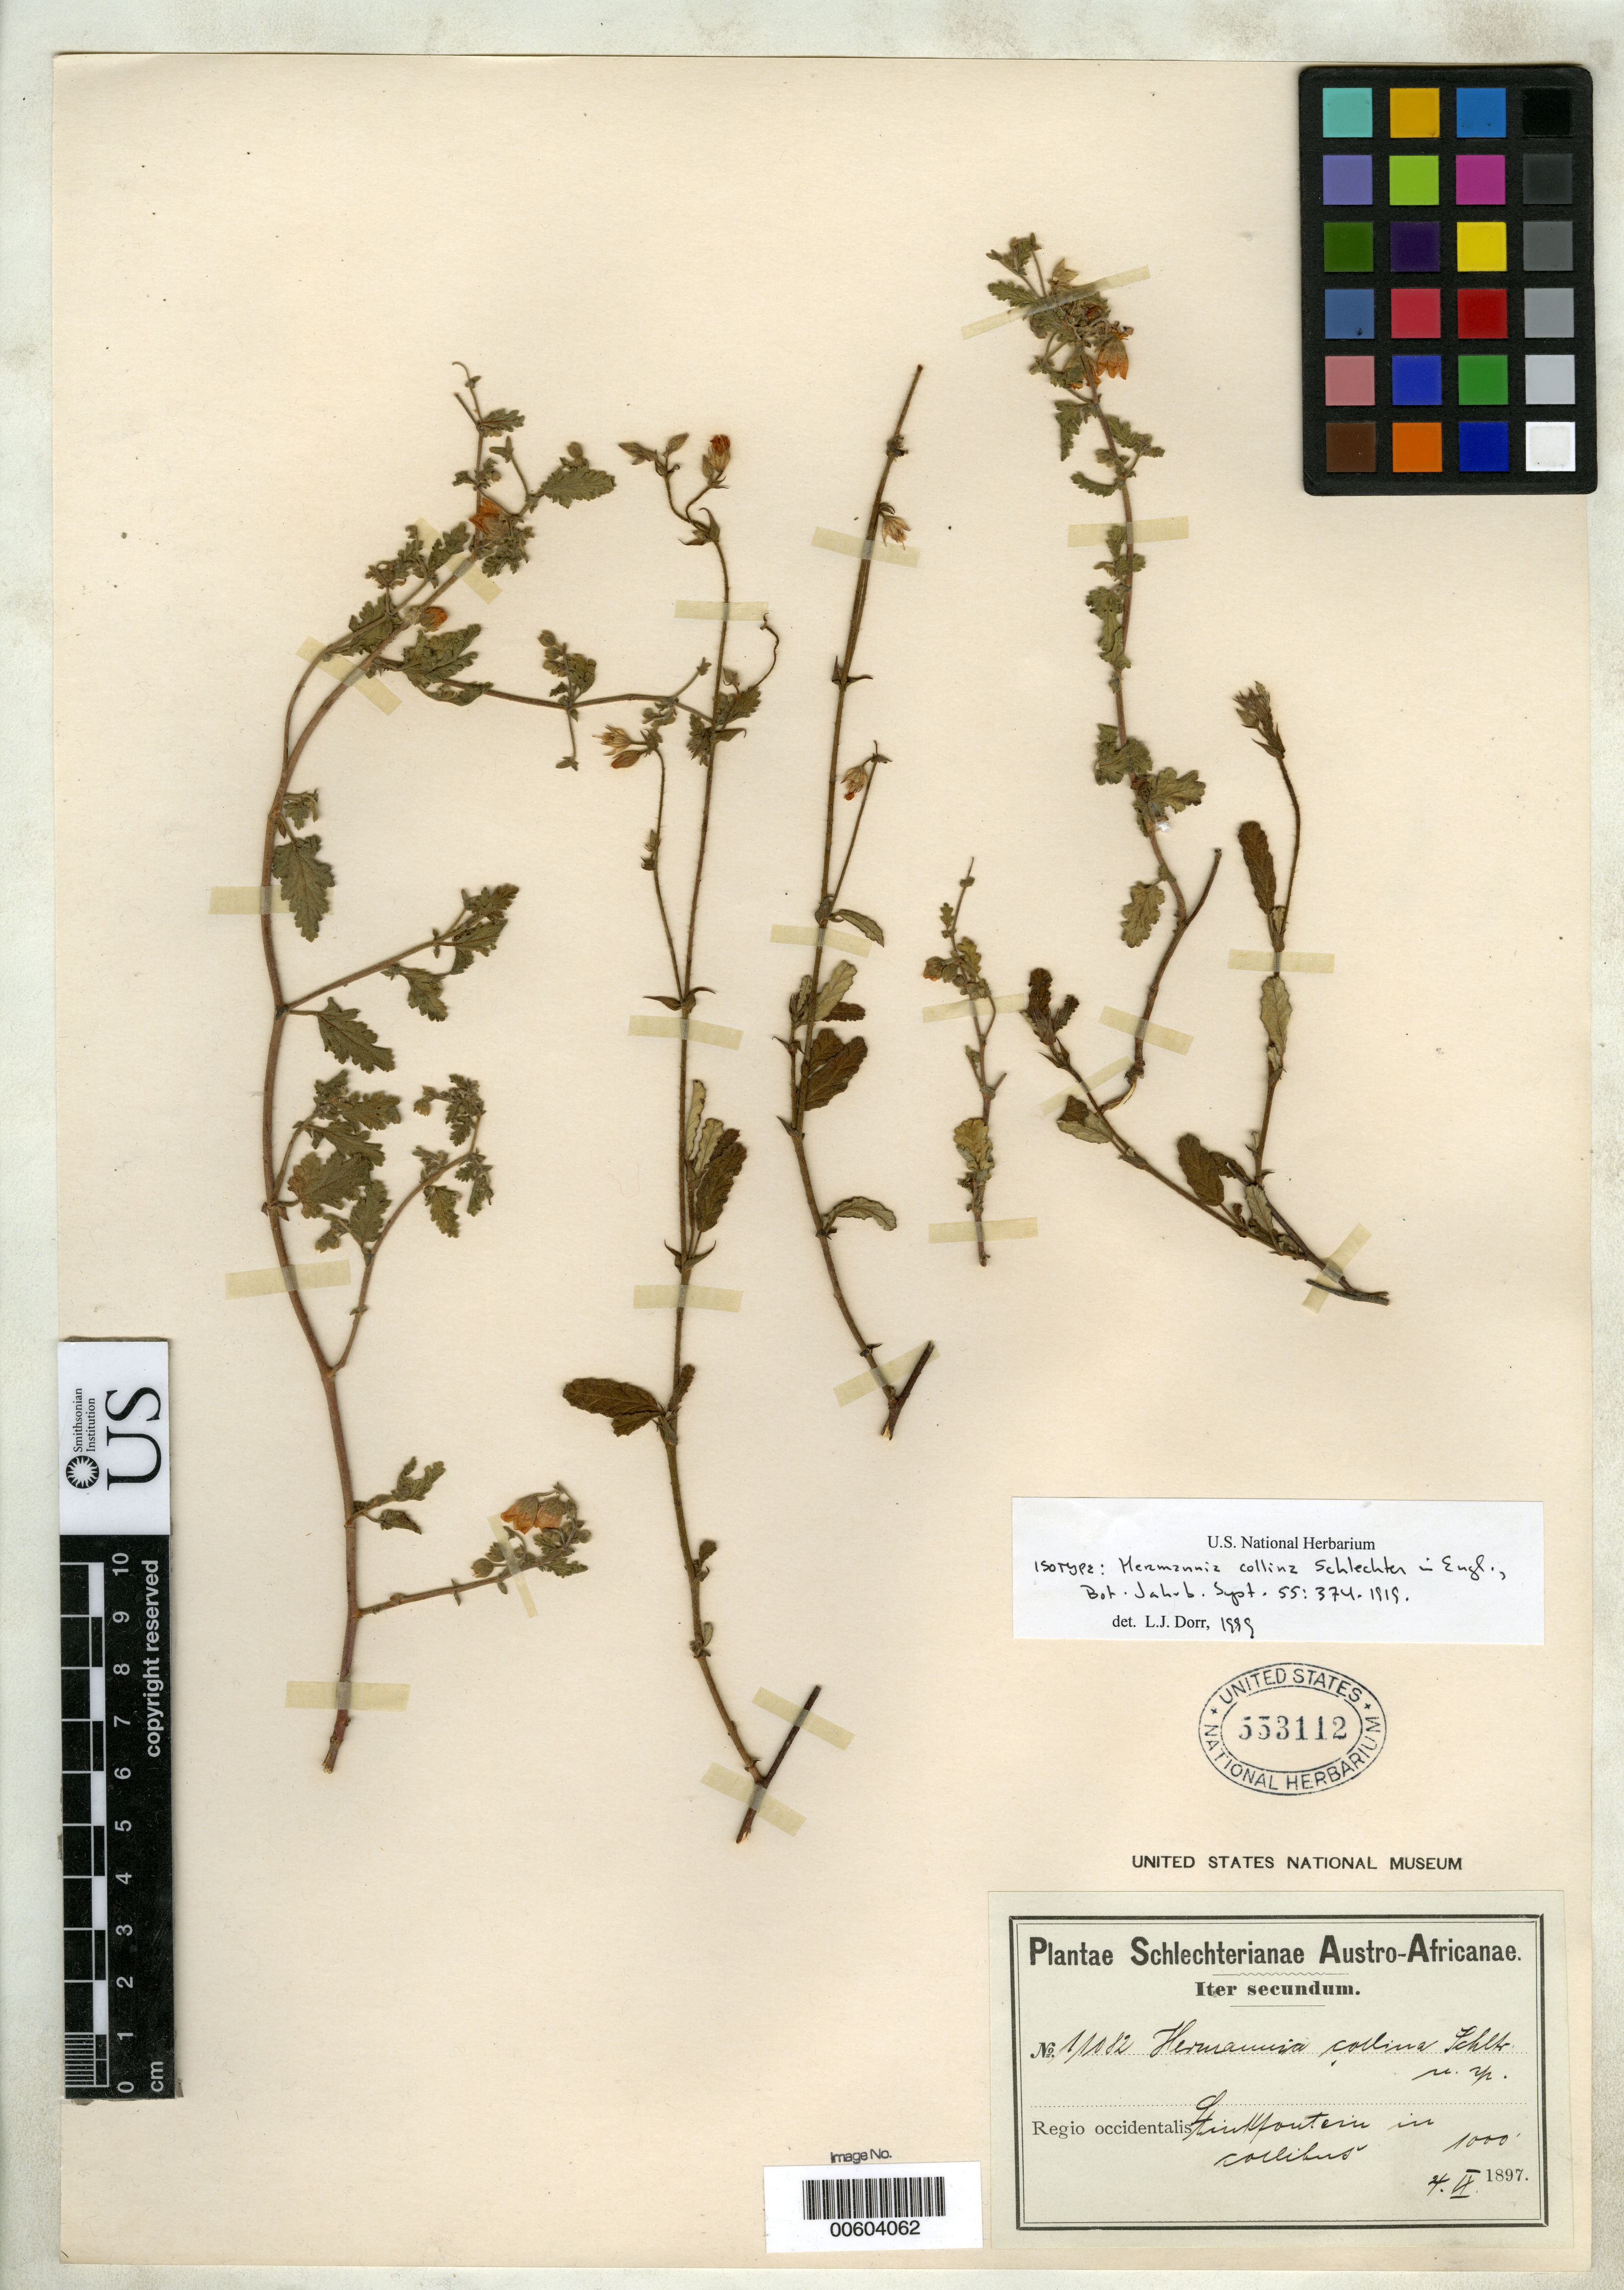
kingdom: Plantae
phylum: Tracheophyta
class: Magnoliopsida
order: Malvales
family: Malvaceae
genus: Hermannia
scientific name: Hermannia collina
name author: Schltr.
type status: Isotype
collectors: F. R. R. Schlechter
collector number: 11082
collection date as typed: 04 Sep 1897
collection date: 1897-09-04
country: South Africa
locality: Stinkfontein in Collibus, regio occidentalis.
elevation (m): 1000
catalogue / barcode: US 553112